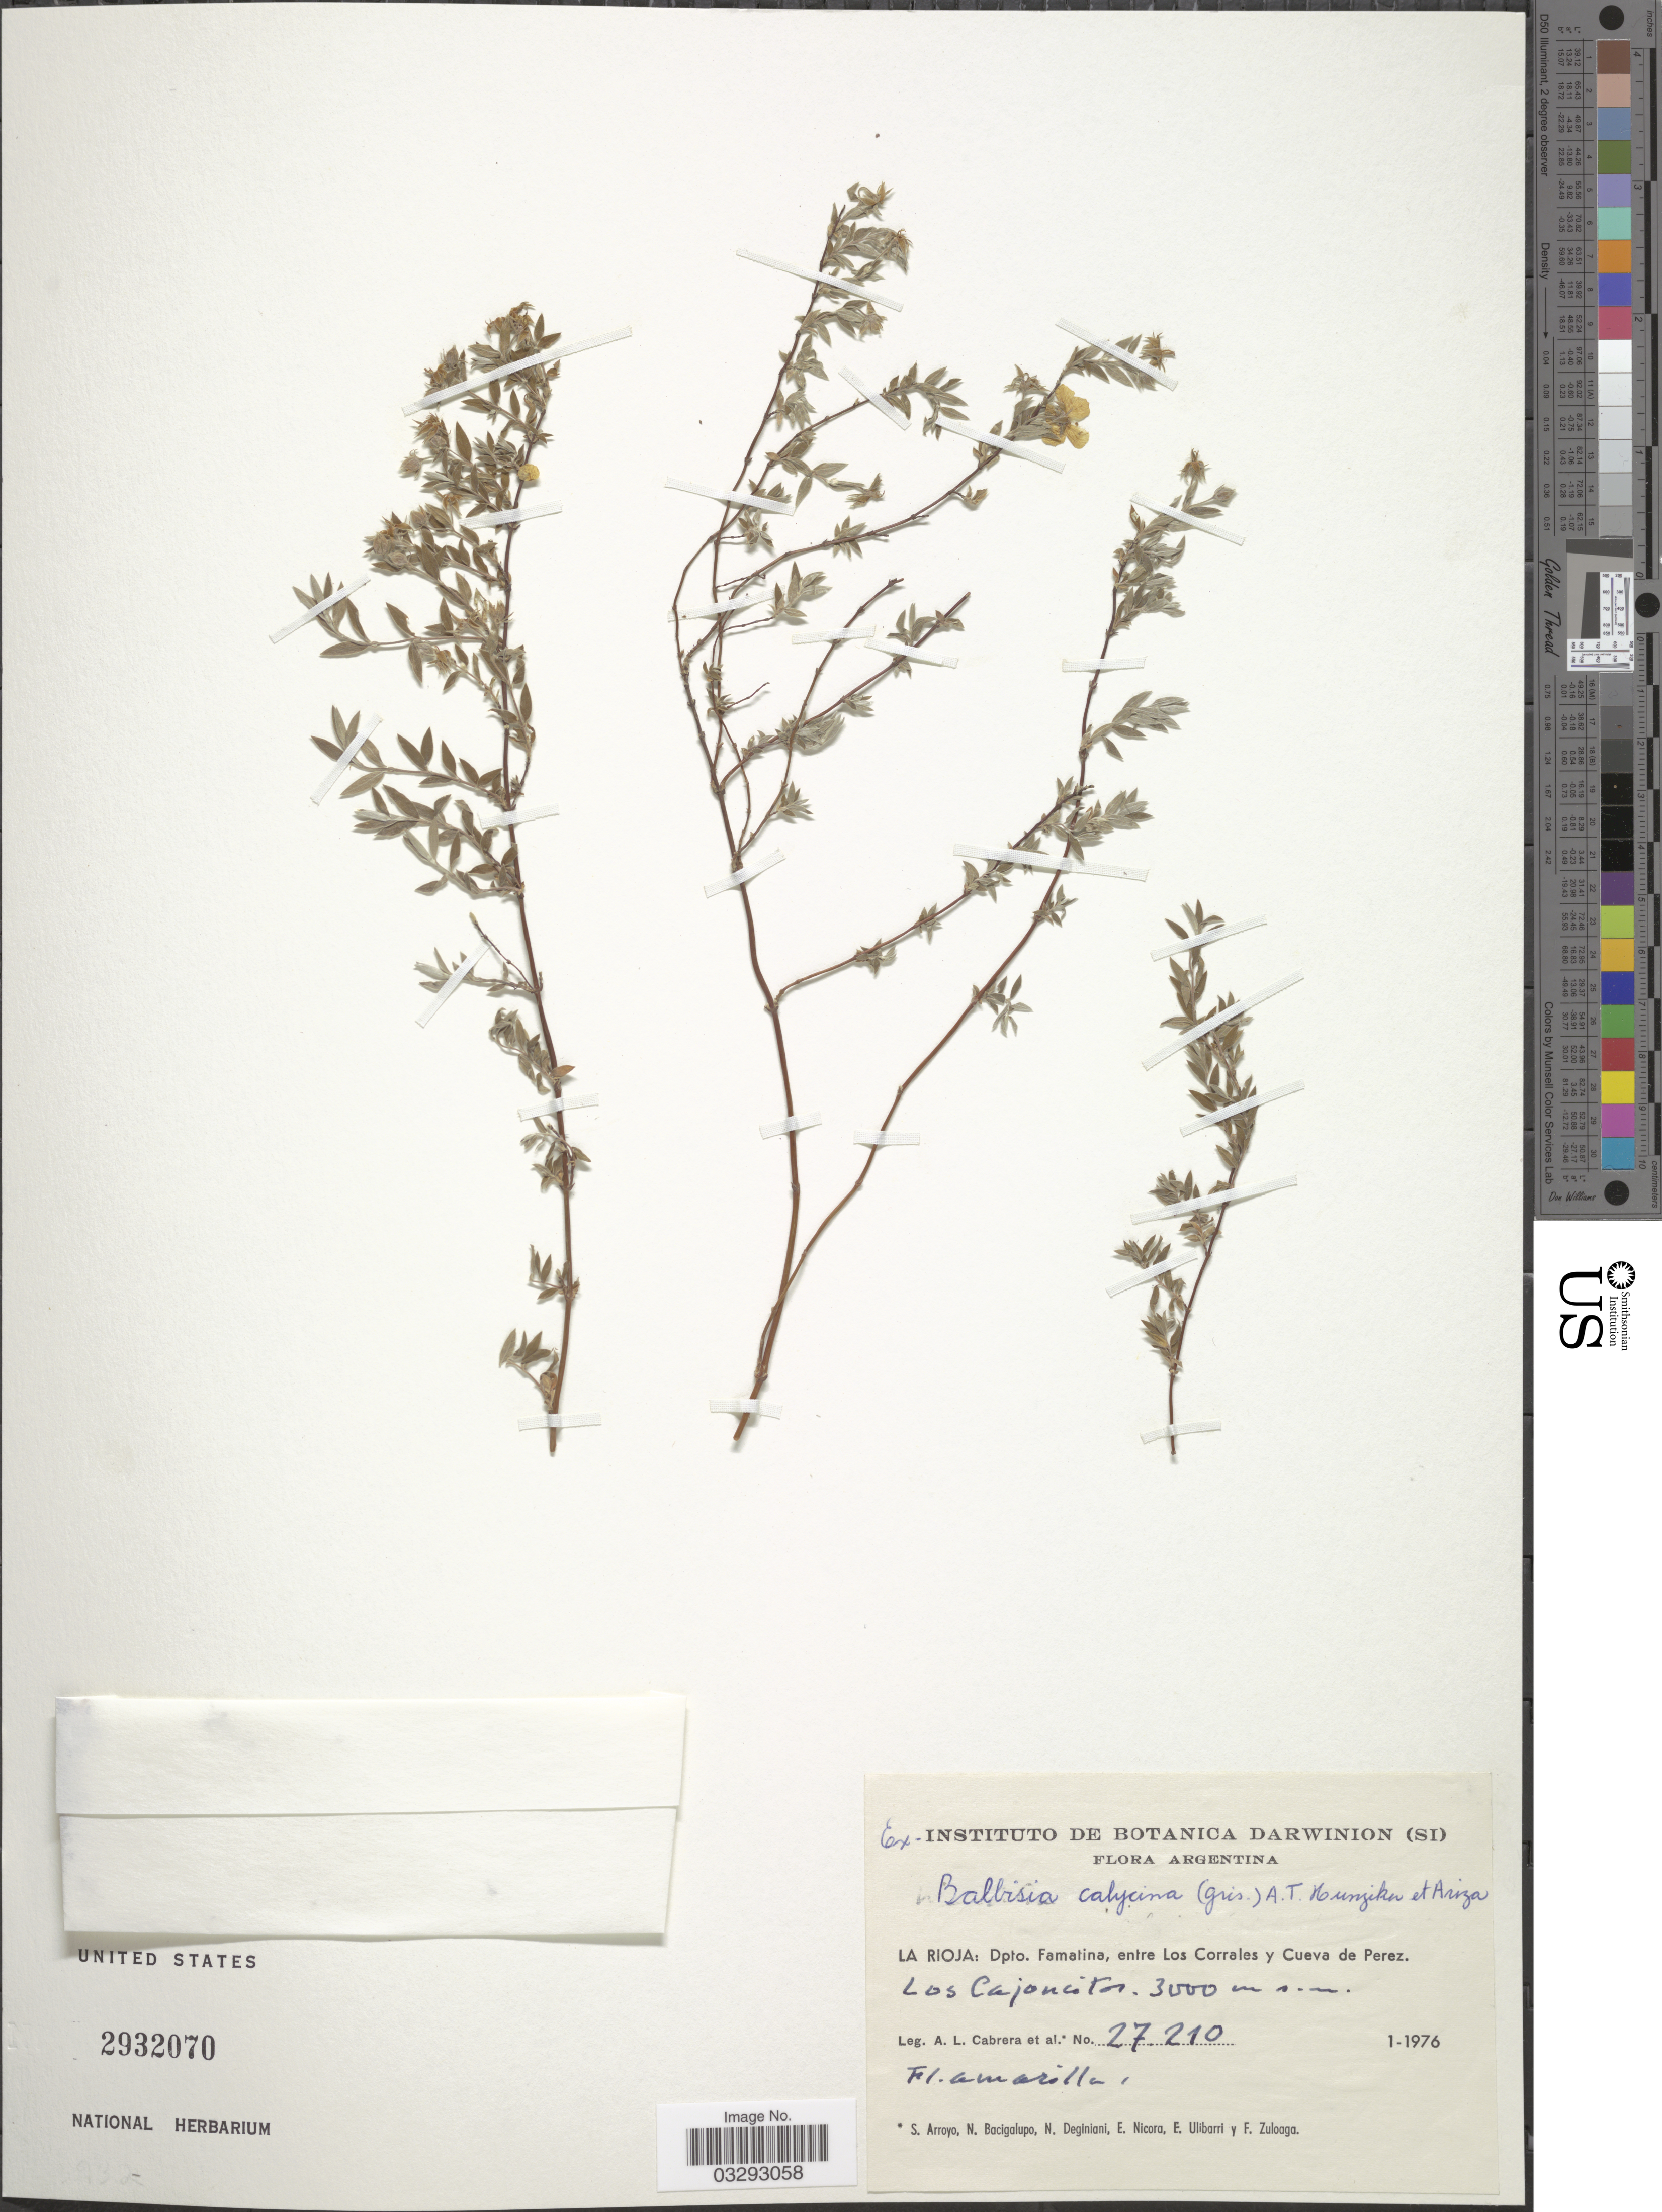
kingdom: Plantae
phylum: Tracheophyta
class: Magnoliopsida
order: Geraniales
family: Vivianiaceae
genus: Balbisia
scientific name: Balbisia calycina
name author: (Griseb.) Hunz. & Ariza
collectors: A. L. Cabrera, Arroyo, S., N. M. Bacigalupo, N. Deginiani & et al.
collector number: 27210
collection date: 1976-01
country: Argentina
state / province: La Rioja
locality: Dpto. Famatina, entre Los Corrales y Cueva de Perez. Los Cajoncitos.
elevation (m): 3000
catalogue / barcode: US 2932070